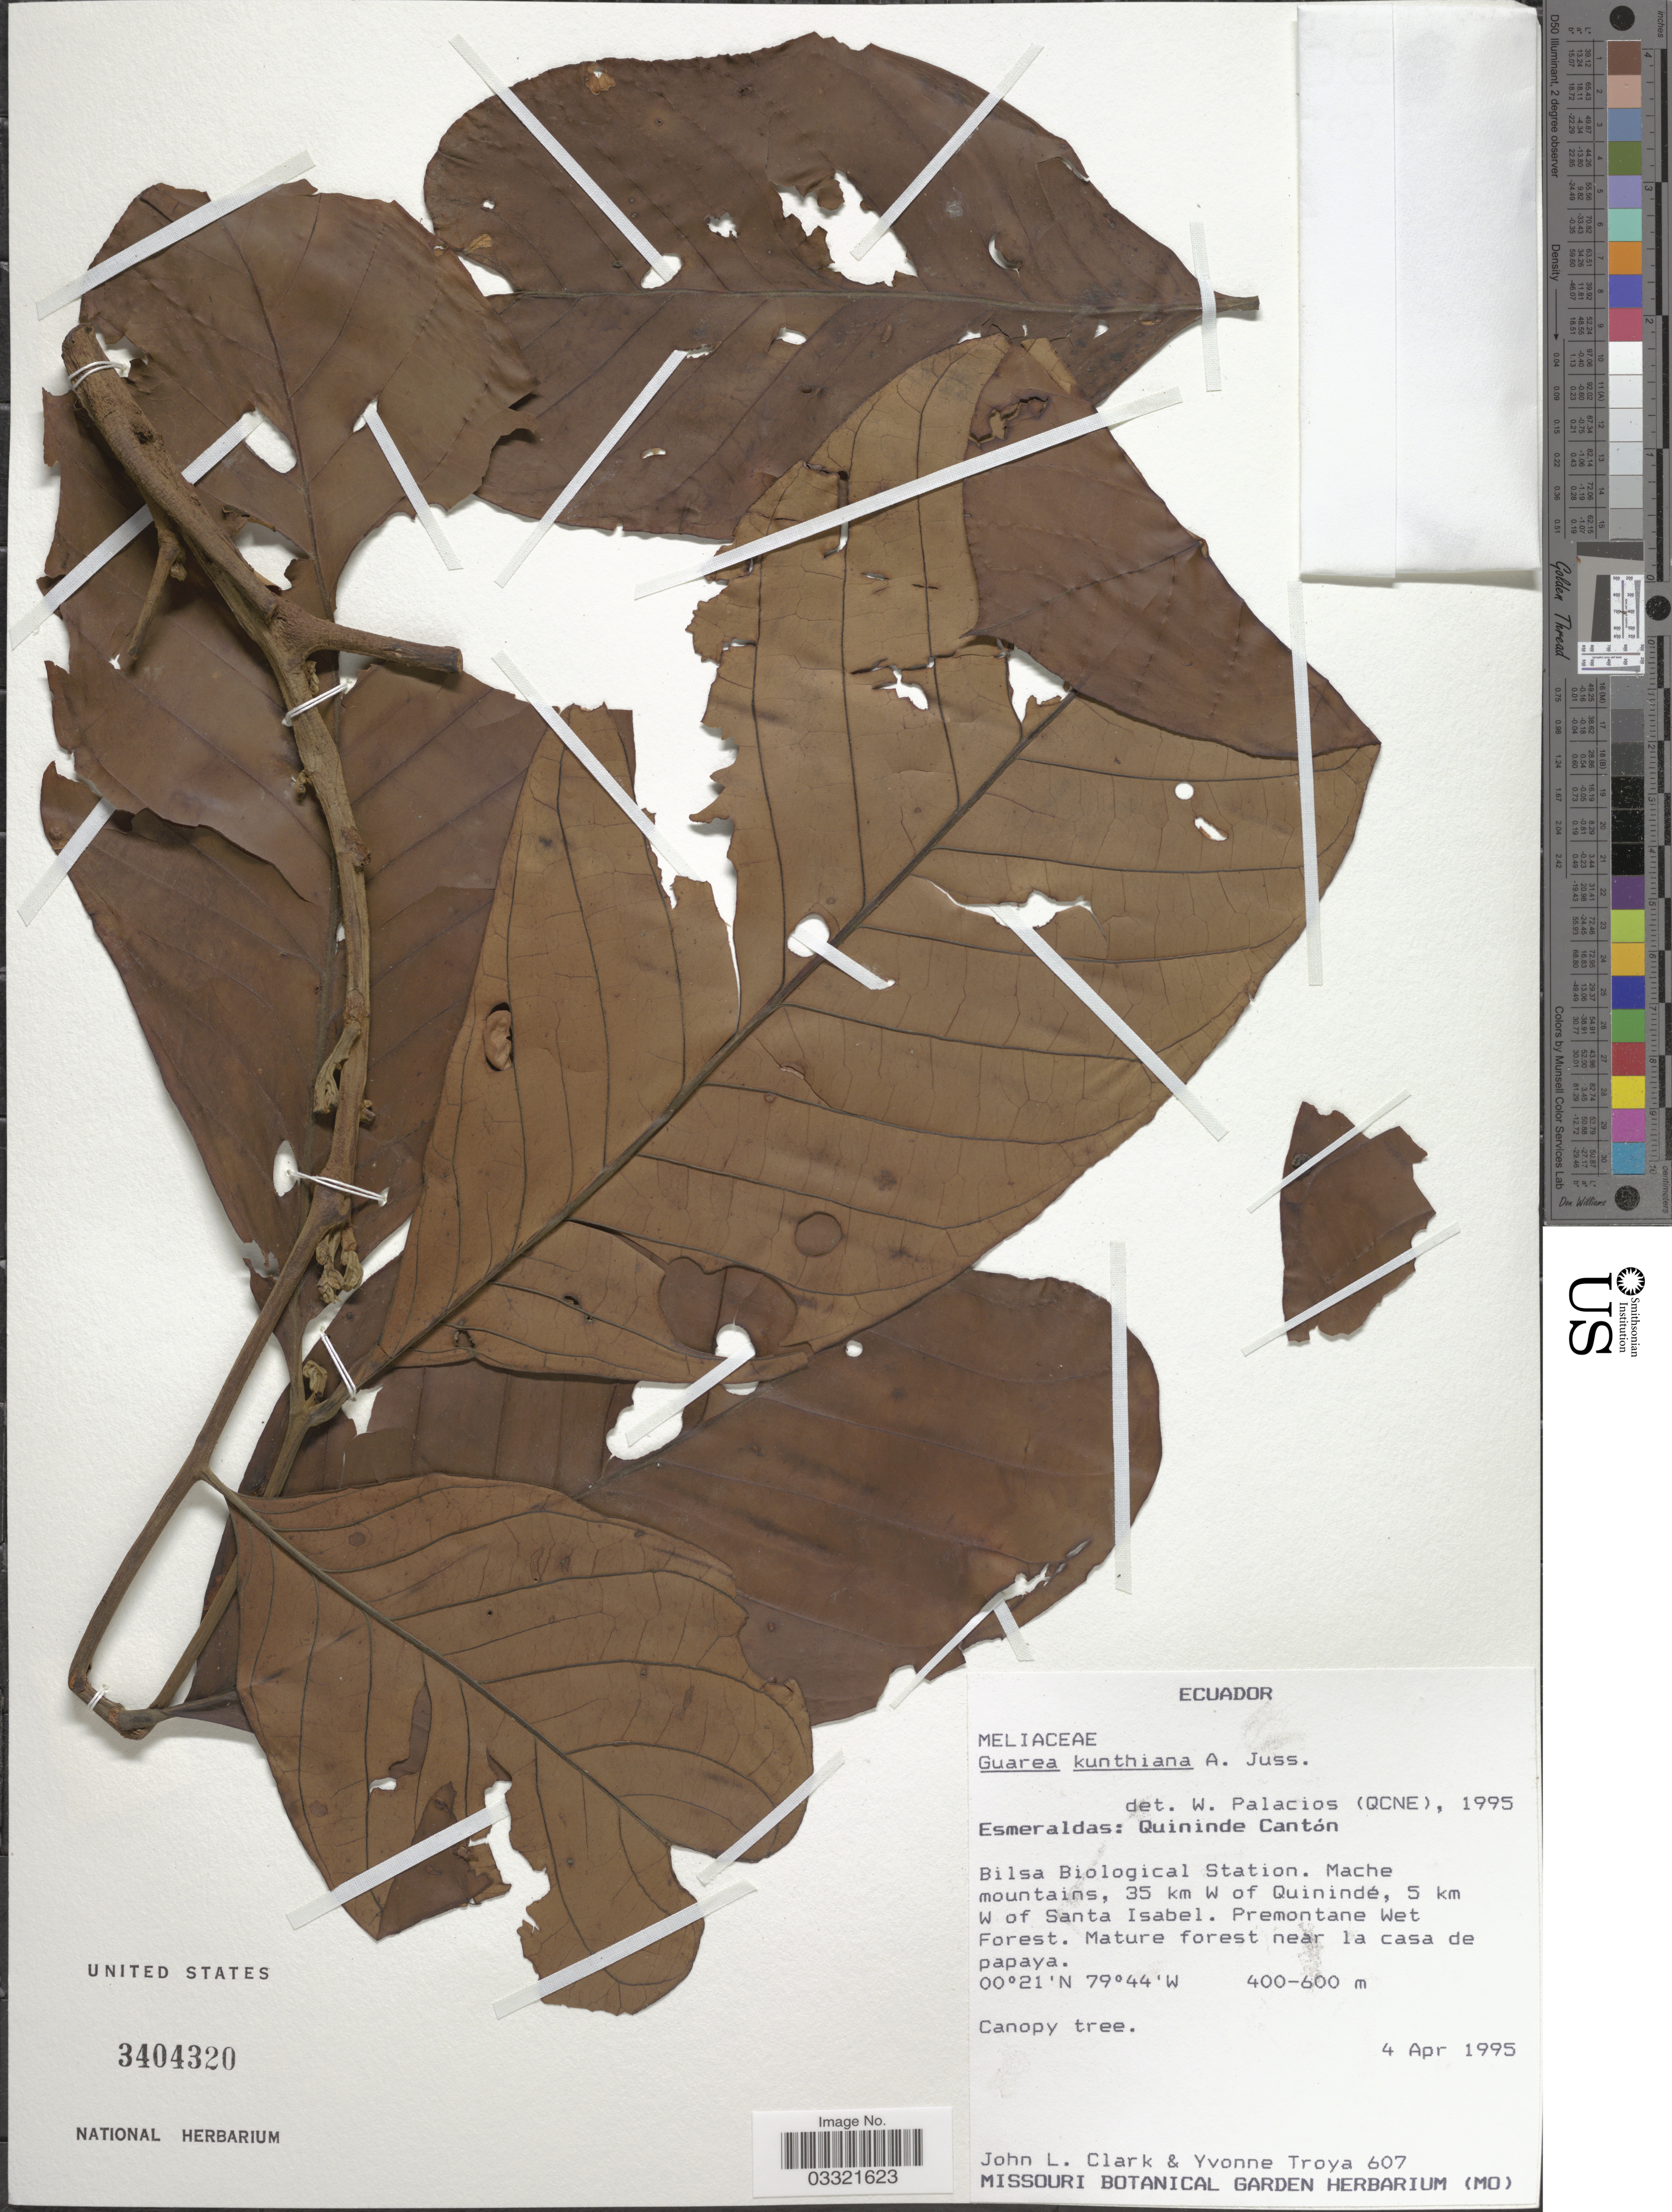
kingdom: Plantae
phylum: Tracheophyta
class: Magnoliopsida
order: Sapindales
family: Meliaceae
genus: Guarea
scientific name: Guarea kunthiana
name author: A. Juss.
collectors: J. L. Clark & Y. Troya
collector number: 607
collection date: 1995-04-04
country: Ecuador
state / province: Esmeraldas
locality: Quininde Cantón. Bilsa Biological Station. Mache mountains, 35 km W of Quinindé, 5 km W of Santa Isabel.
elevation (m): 400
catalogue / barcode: US 3404320